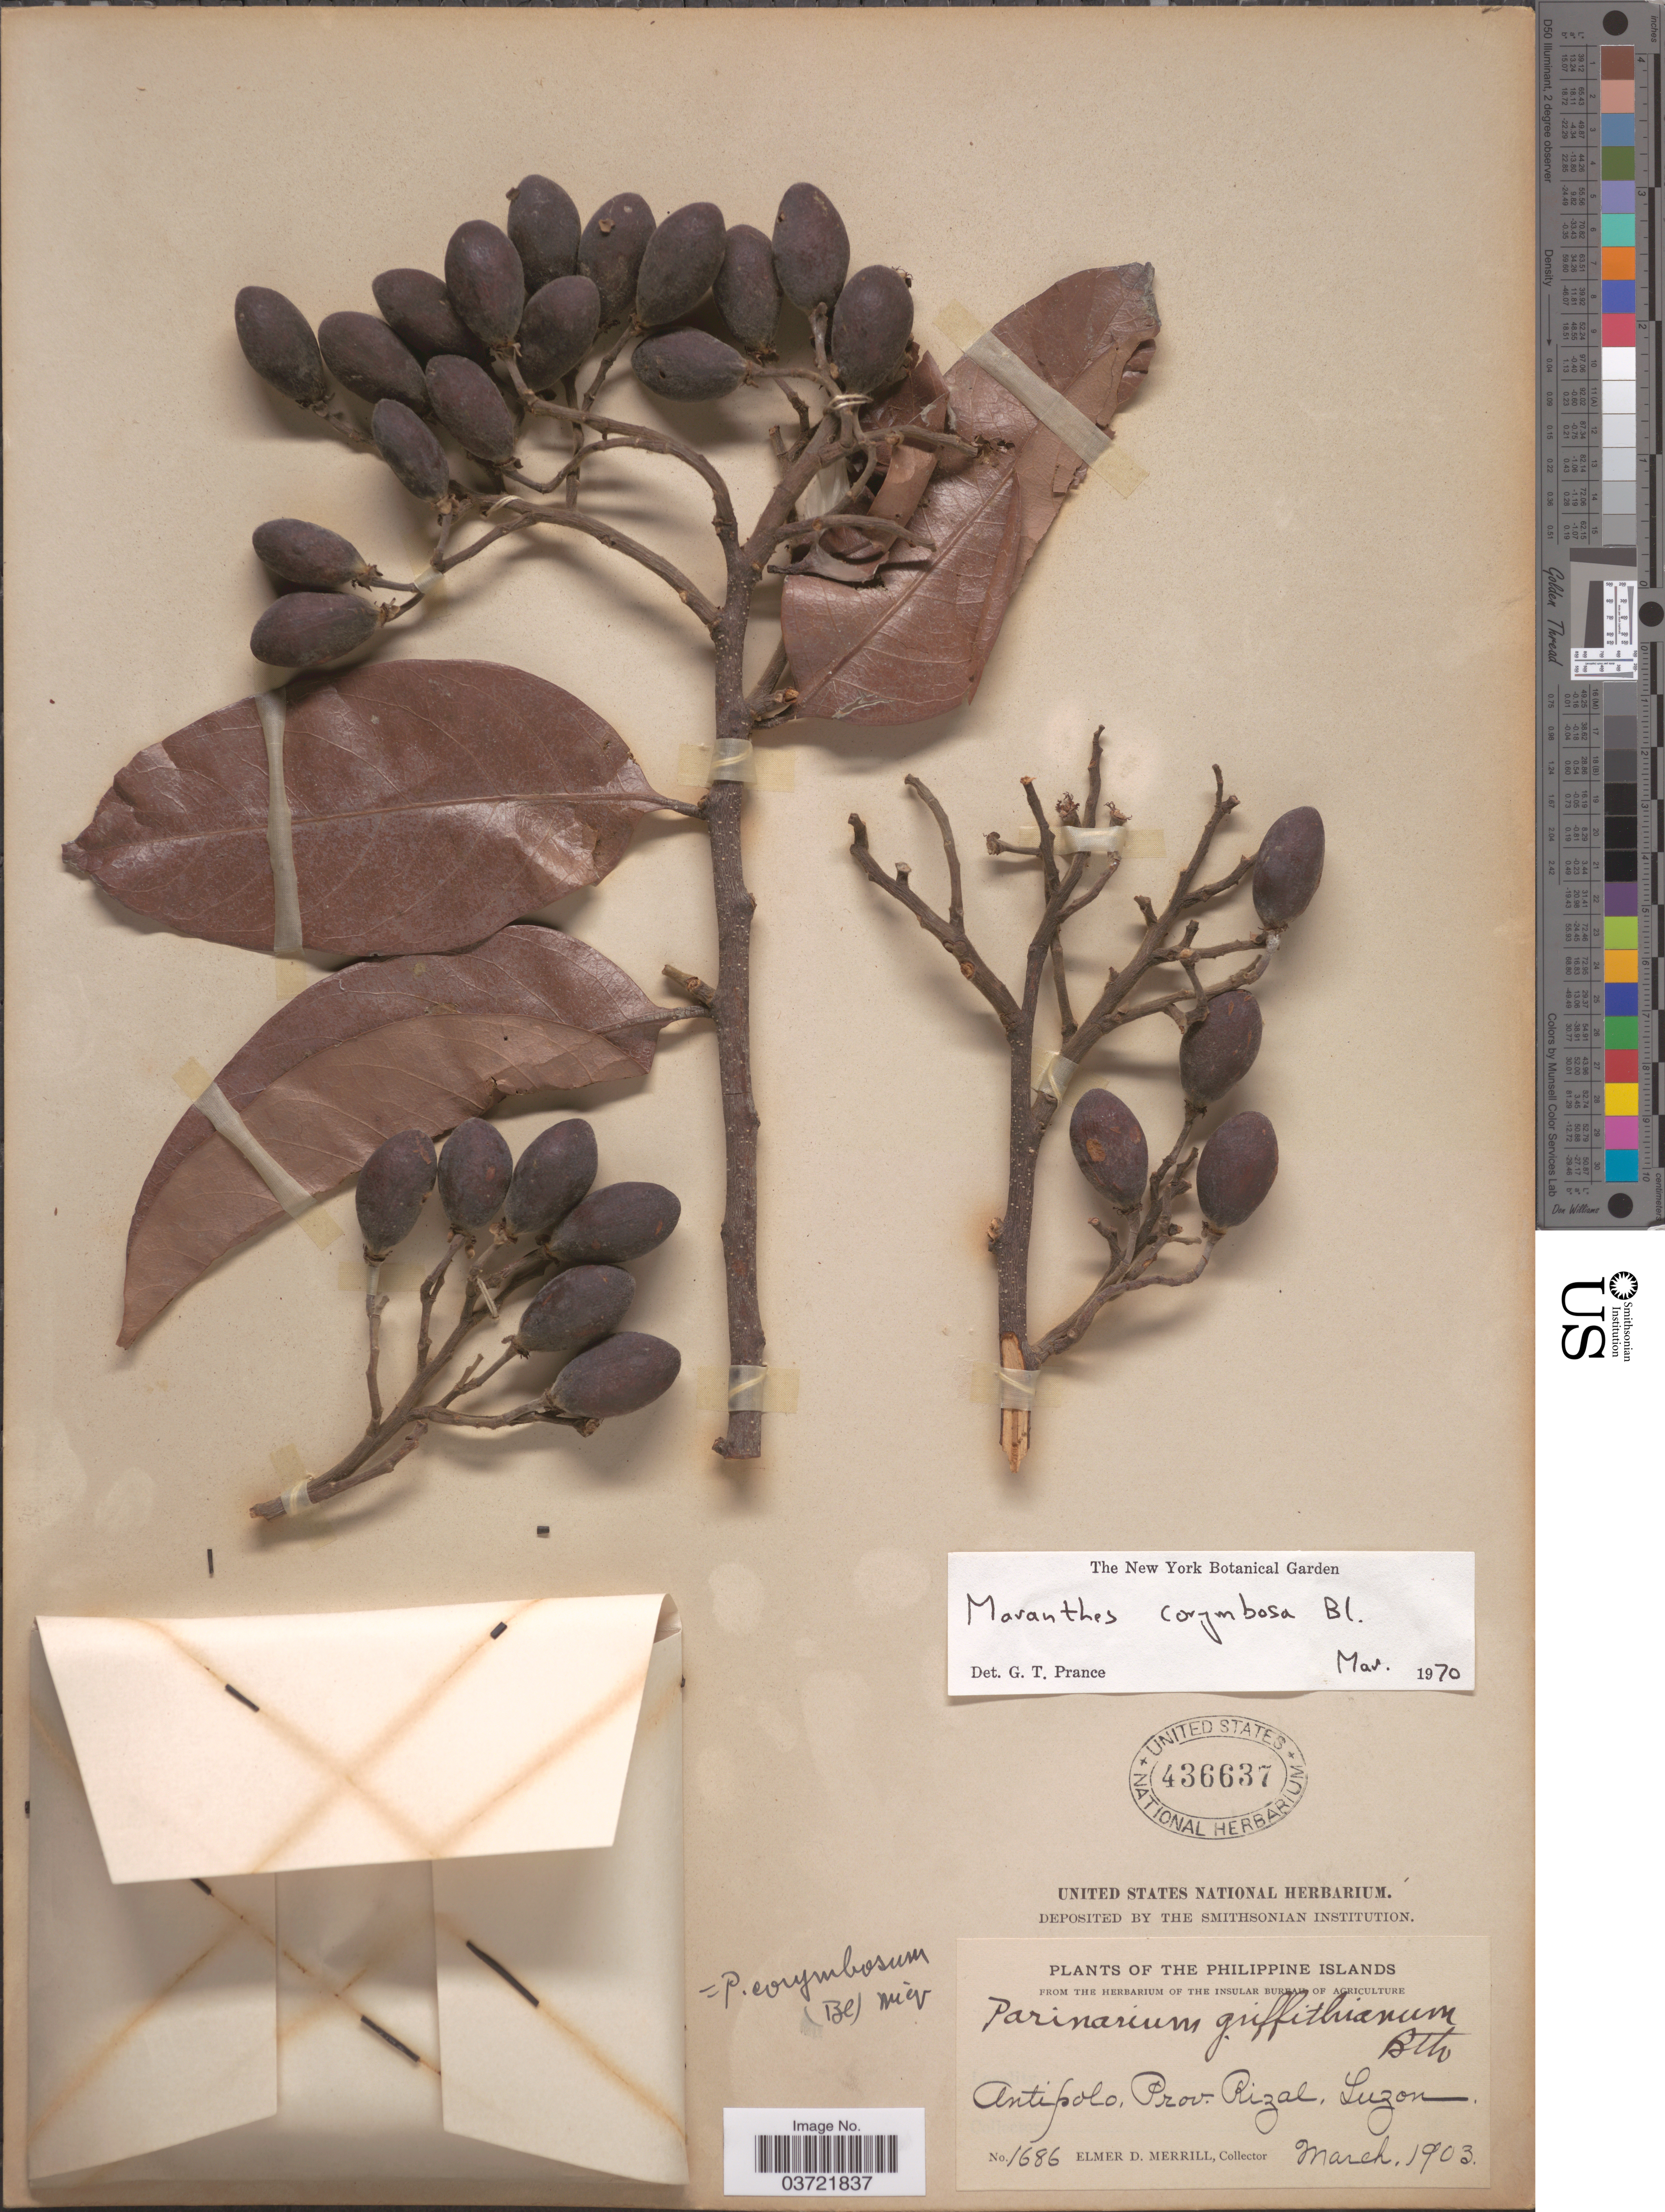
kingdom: Plantae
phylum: Tracheophyta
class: Magnoliopsida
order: Malpighiales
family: Chrysobalanaceae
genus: Maranthes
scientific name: Maranthes corymbosa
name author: Blume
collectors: E. D. Merrill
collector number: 1686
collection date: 1903-03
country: Philippines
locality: Antipolo, Prov. Rizal, Luzon.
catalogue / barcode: US 436637